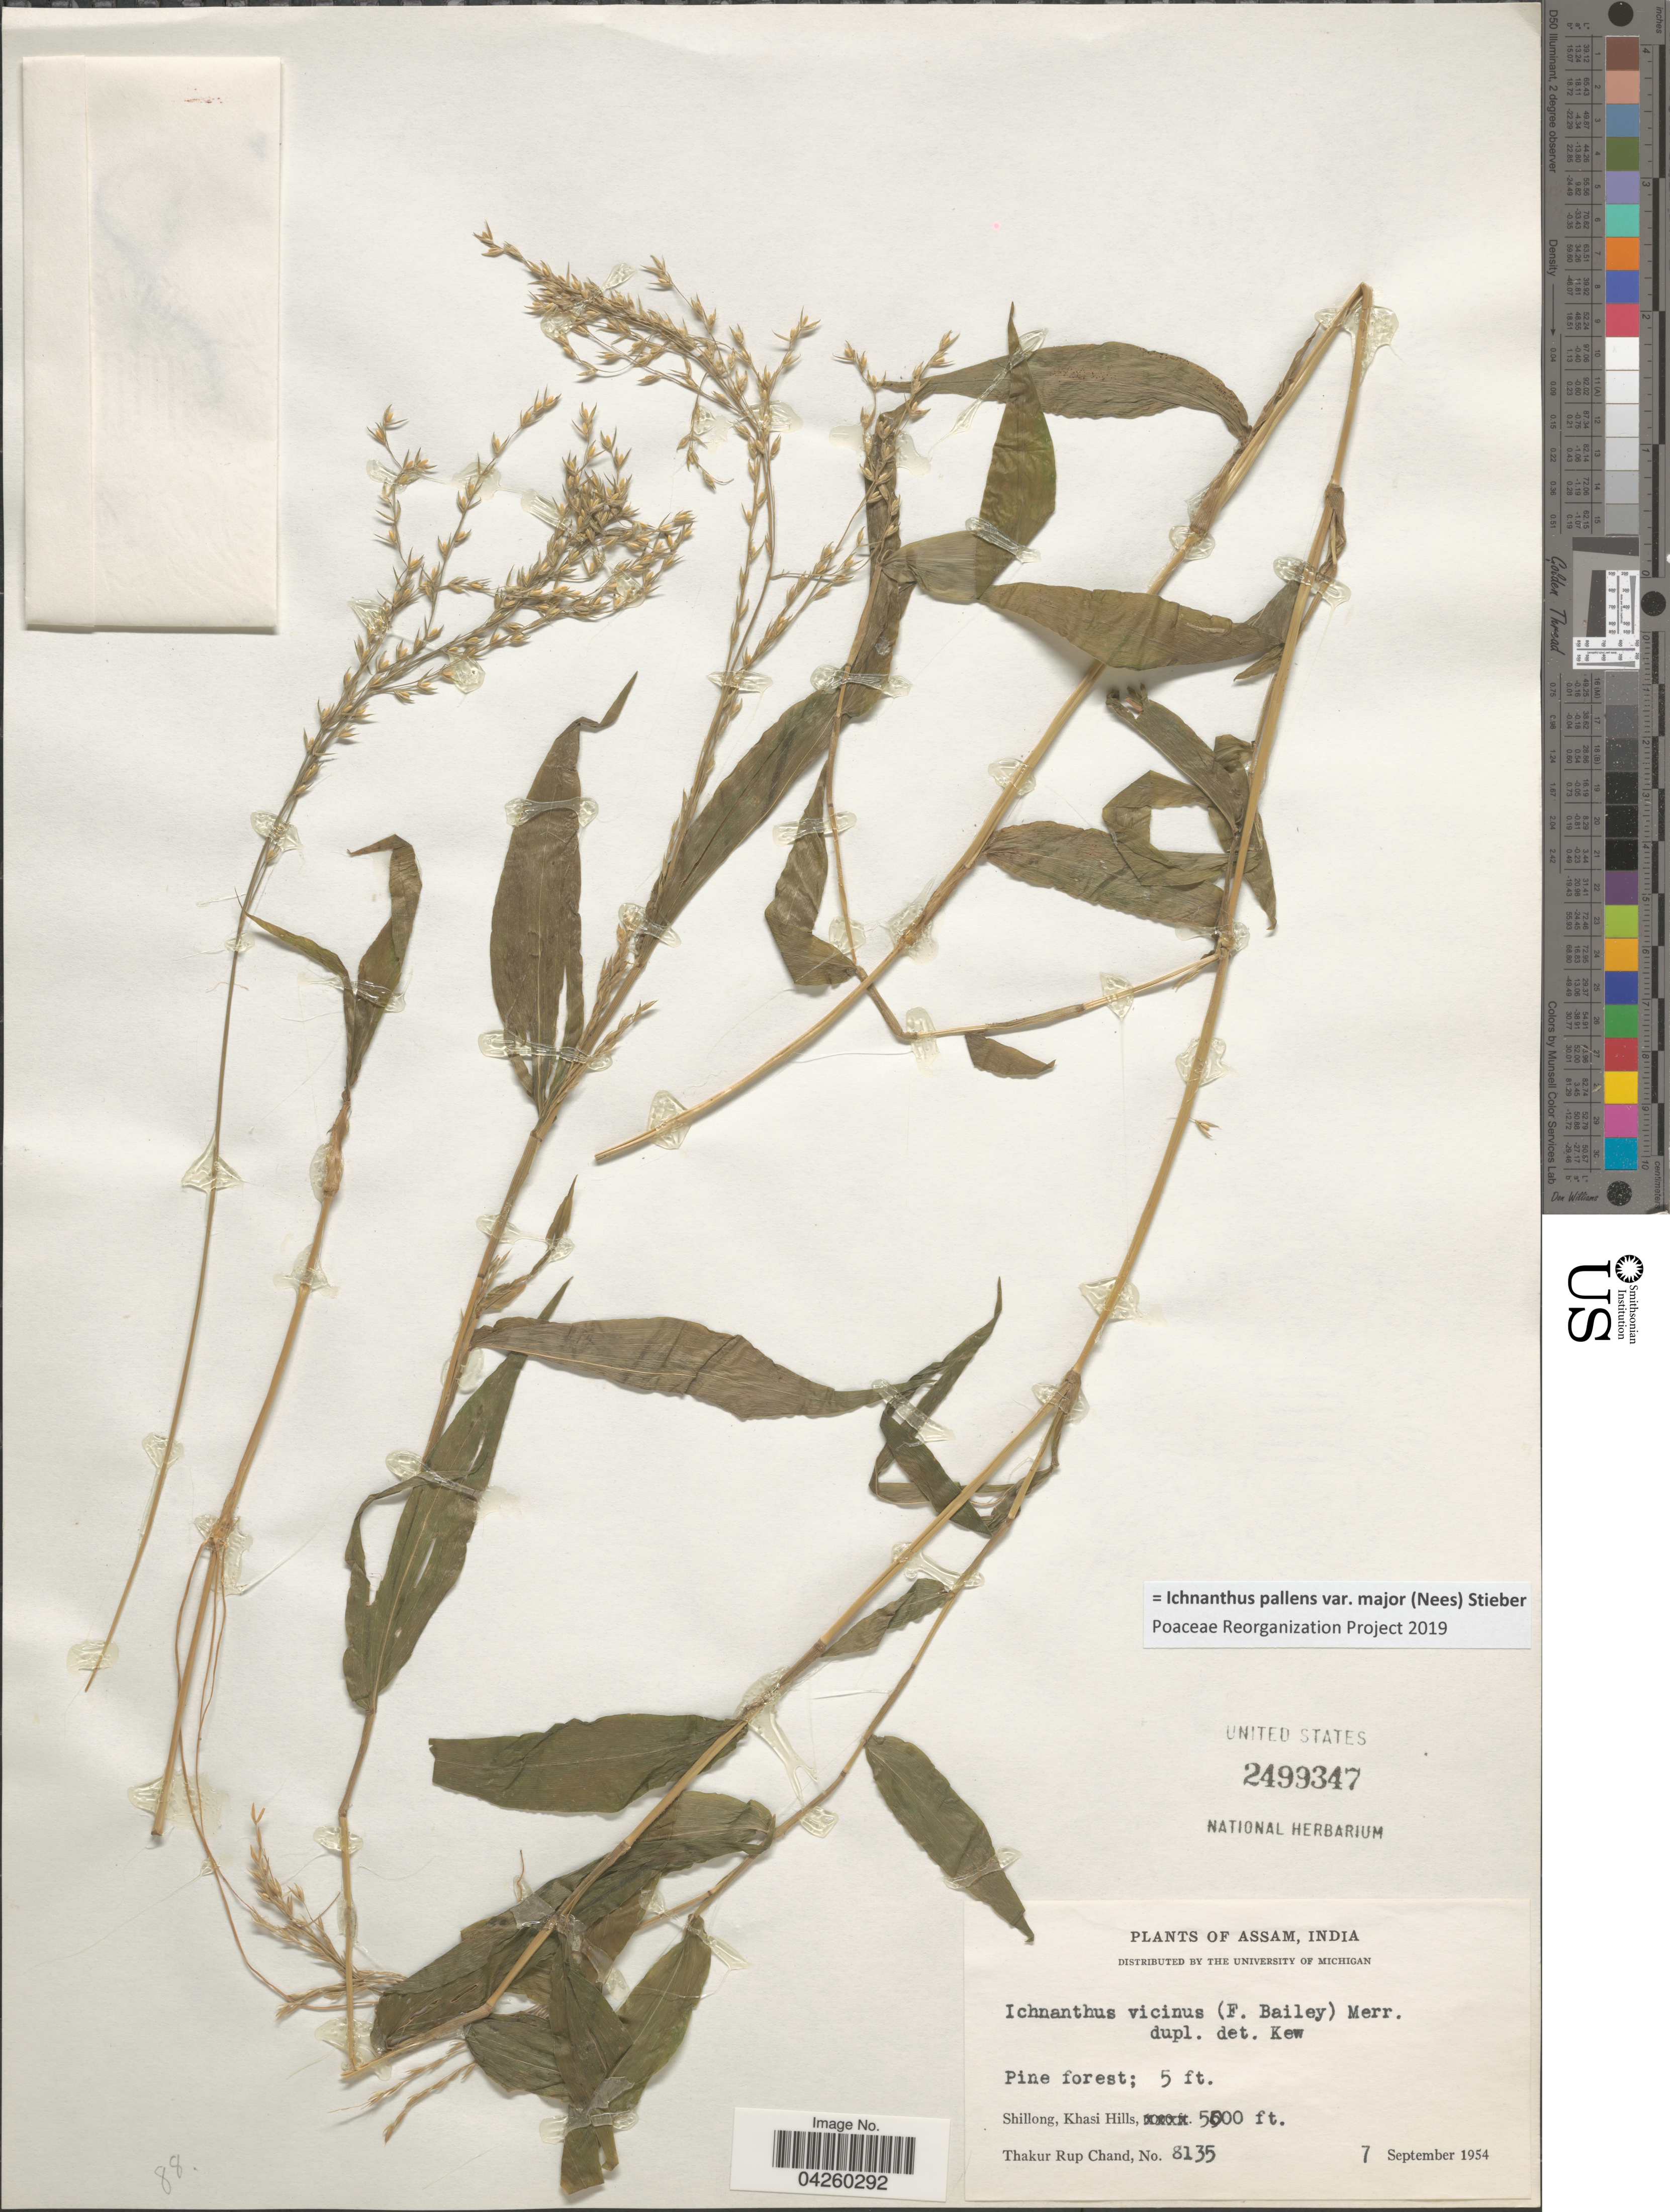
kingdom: Plantae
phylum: Tracheophyta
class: Liliopsida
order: Poales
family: Poaceae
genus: Ichnanthus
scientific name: Ichnanthus pallens var. major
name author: (Nees) Stieber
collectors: T. R. Chand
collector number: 8135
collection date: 1954-09-07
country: India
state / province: Meghalaya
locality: Shillong, Khasi Hills.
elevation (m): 1524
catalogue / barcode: US 2499347